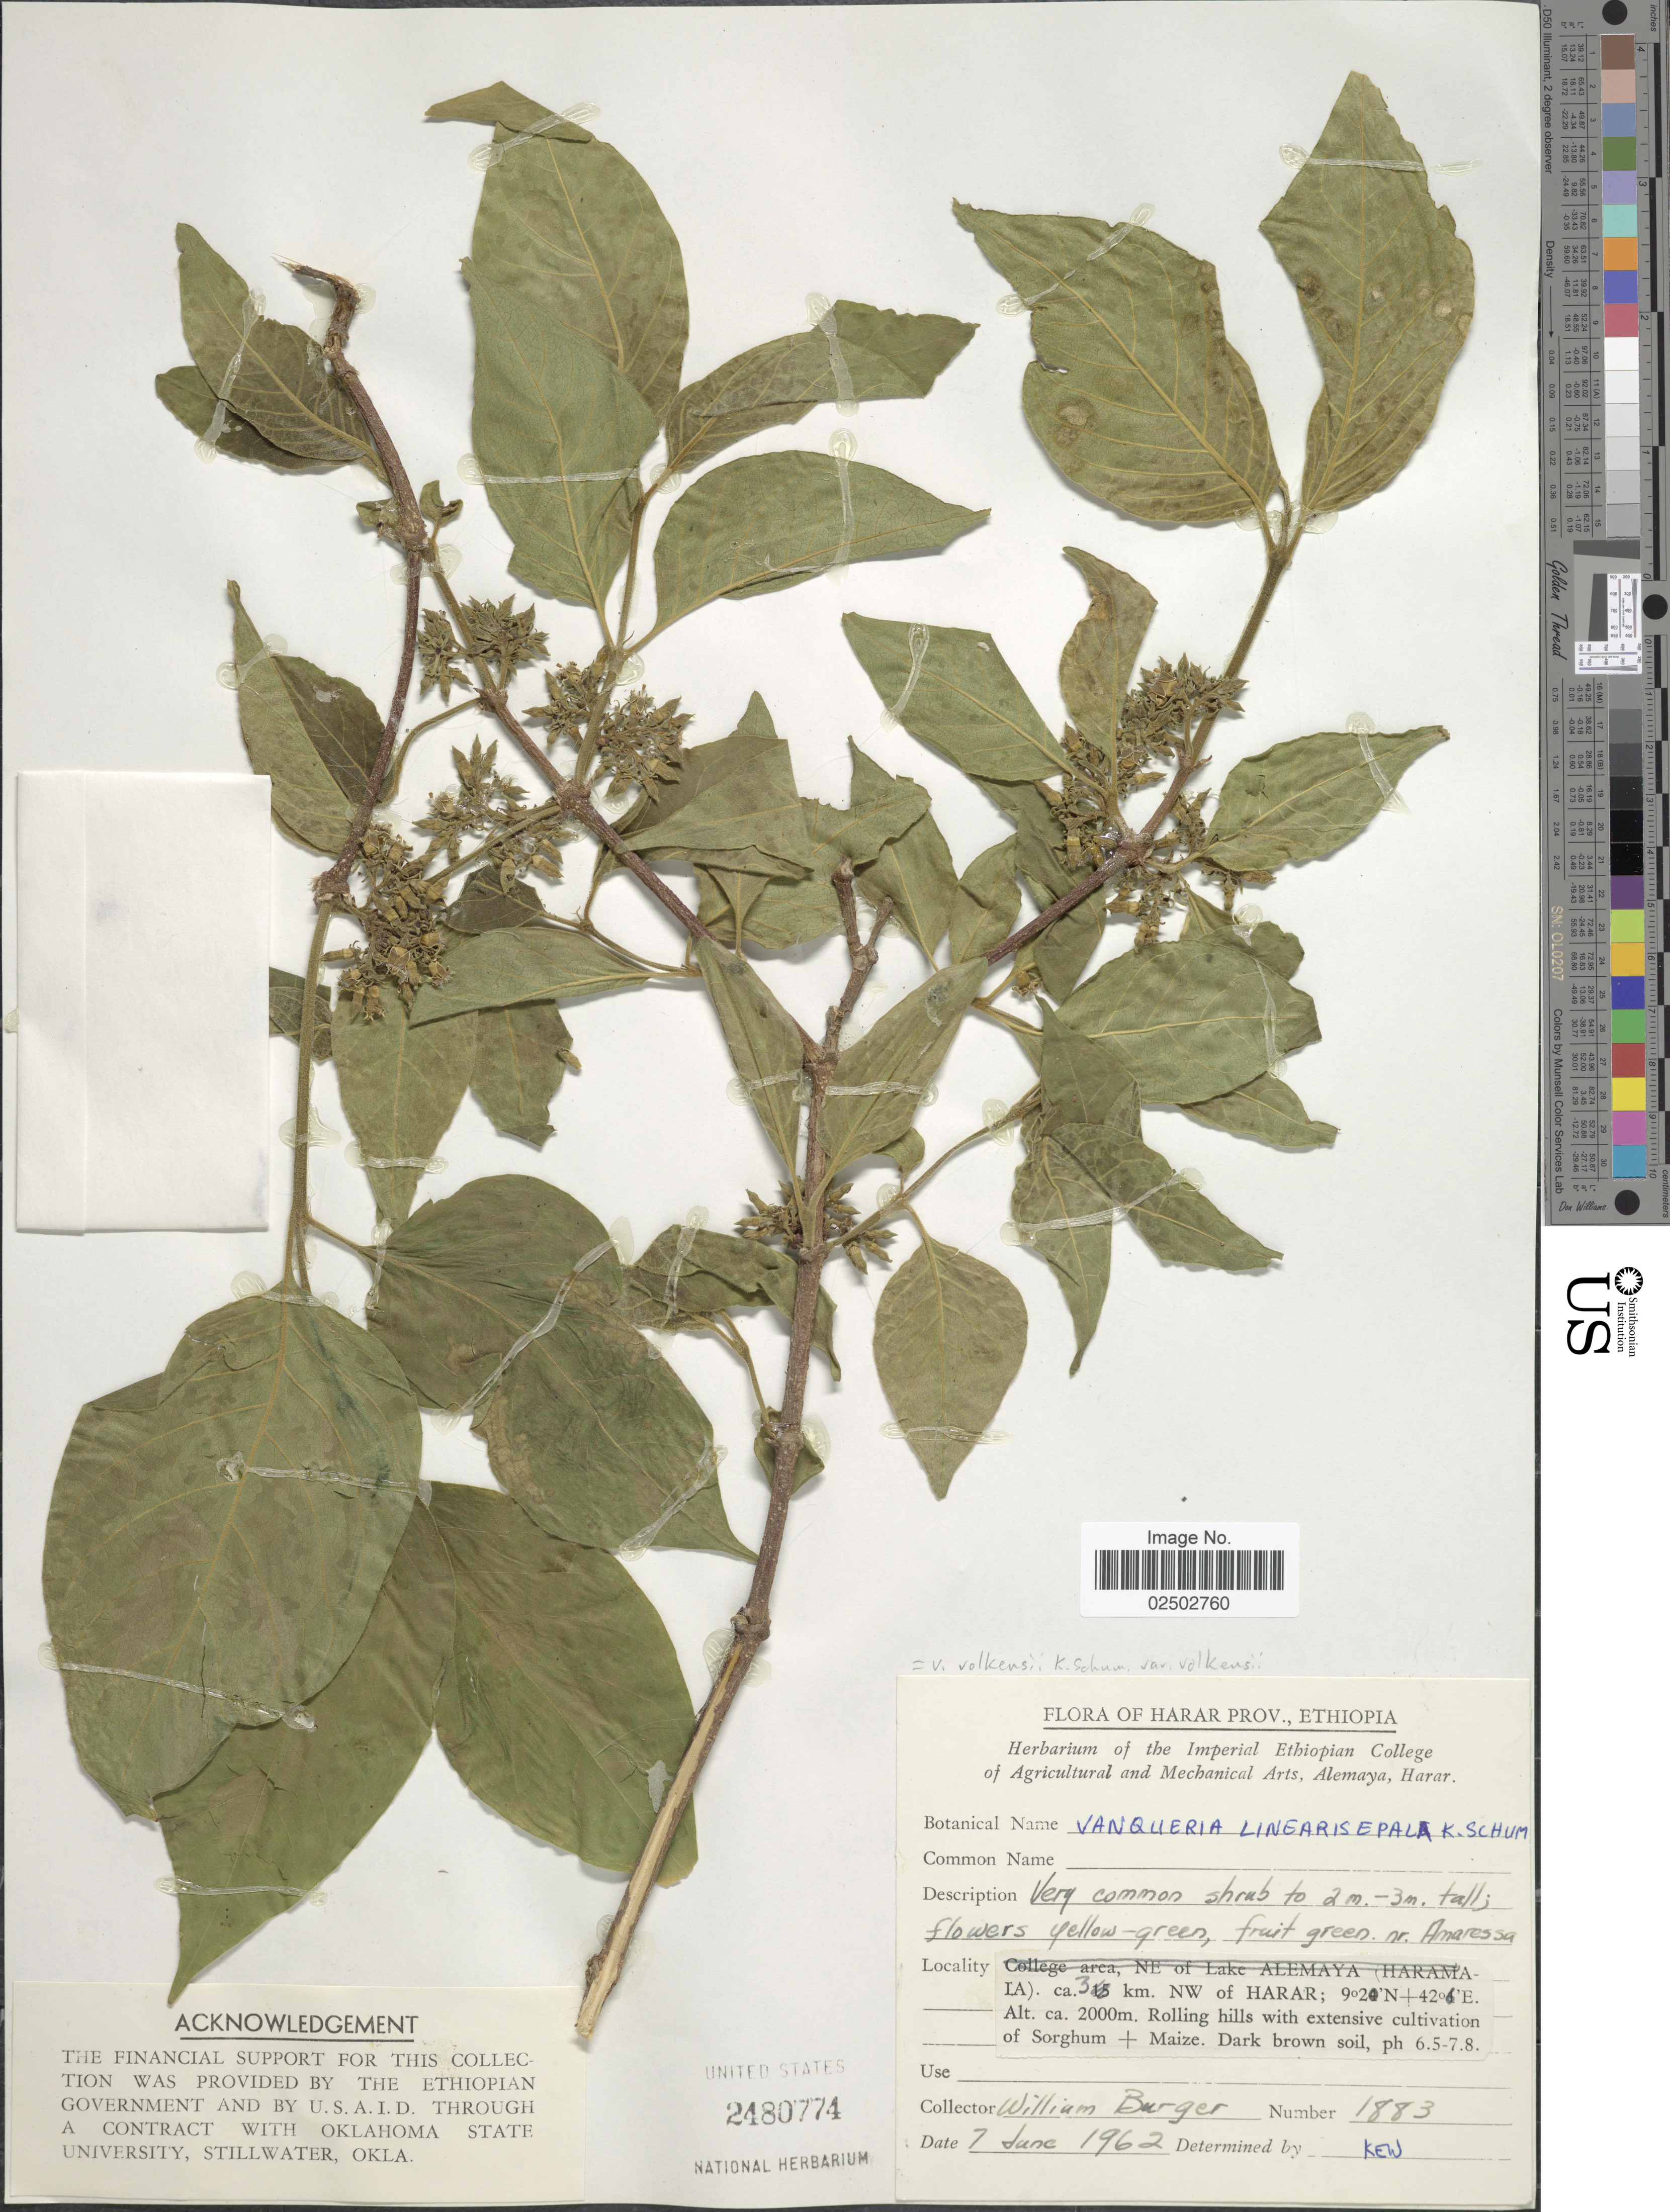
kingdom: Plantae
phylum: Tracheophyta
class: Magnoliopsida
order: Gentianales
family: Rubiaceae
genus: Vangueria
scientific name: Vangueria volkensii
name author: K. Schum.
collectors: W. Burger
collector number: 1883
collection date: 1962-06-07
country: Ethiopia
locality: Harar Prov., Ethiopia, 3 km. NW of Harar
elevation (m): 2000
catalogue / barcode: US 2480774